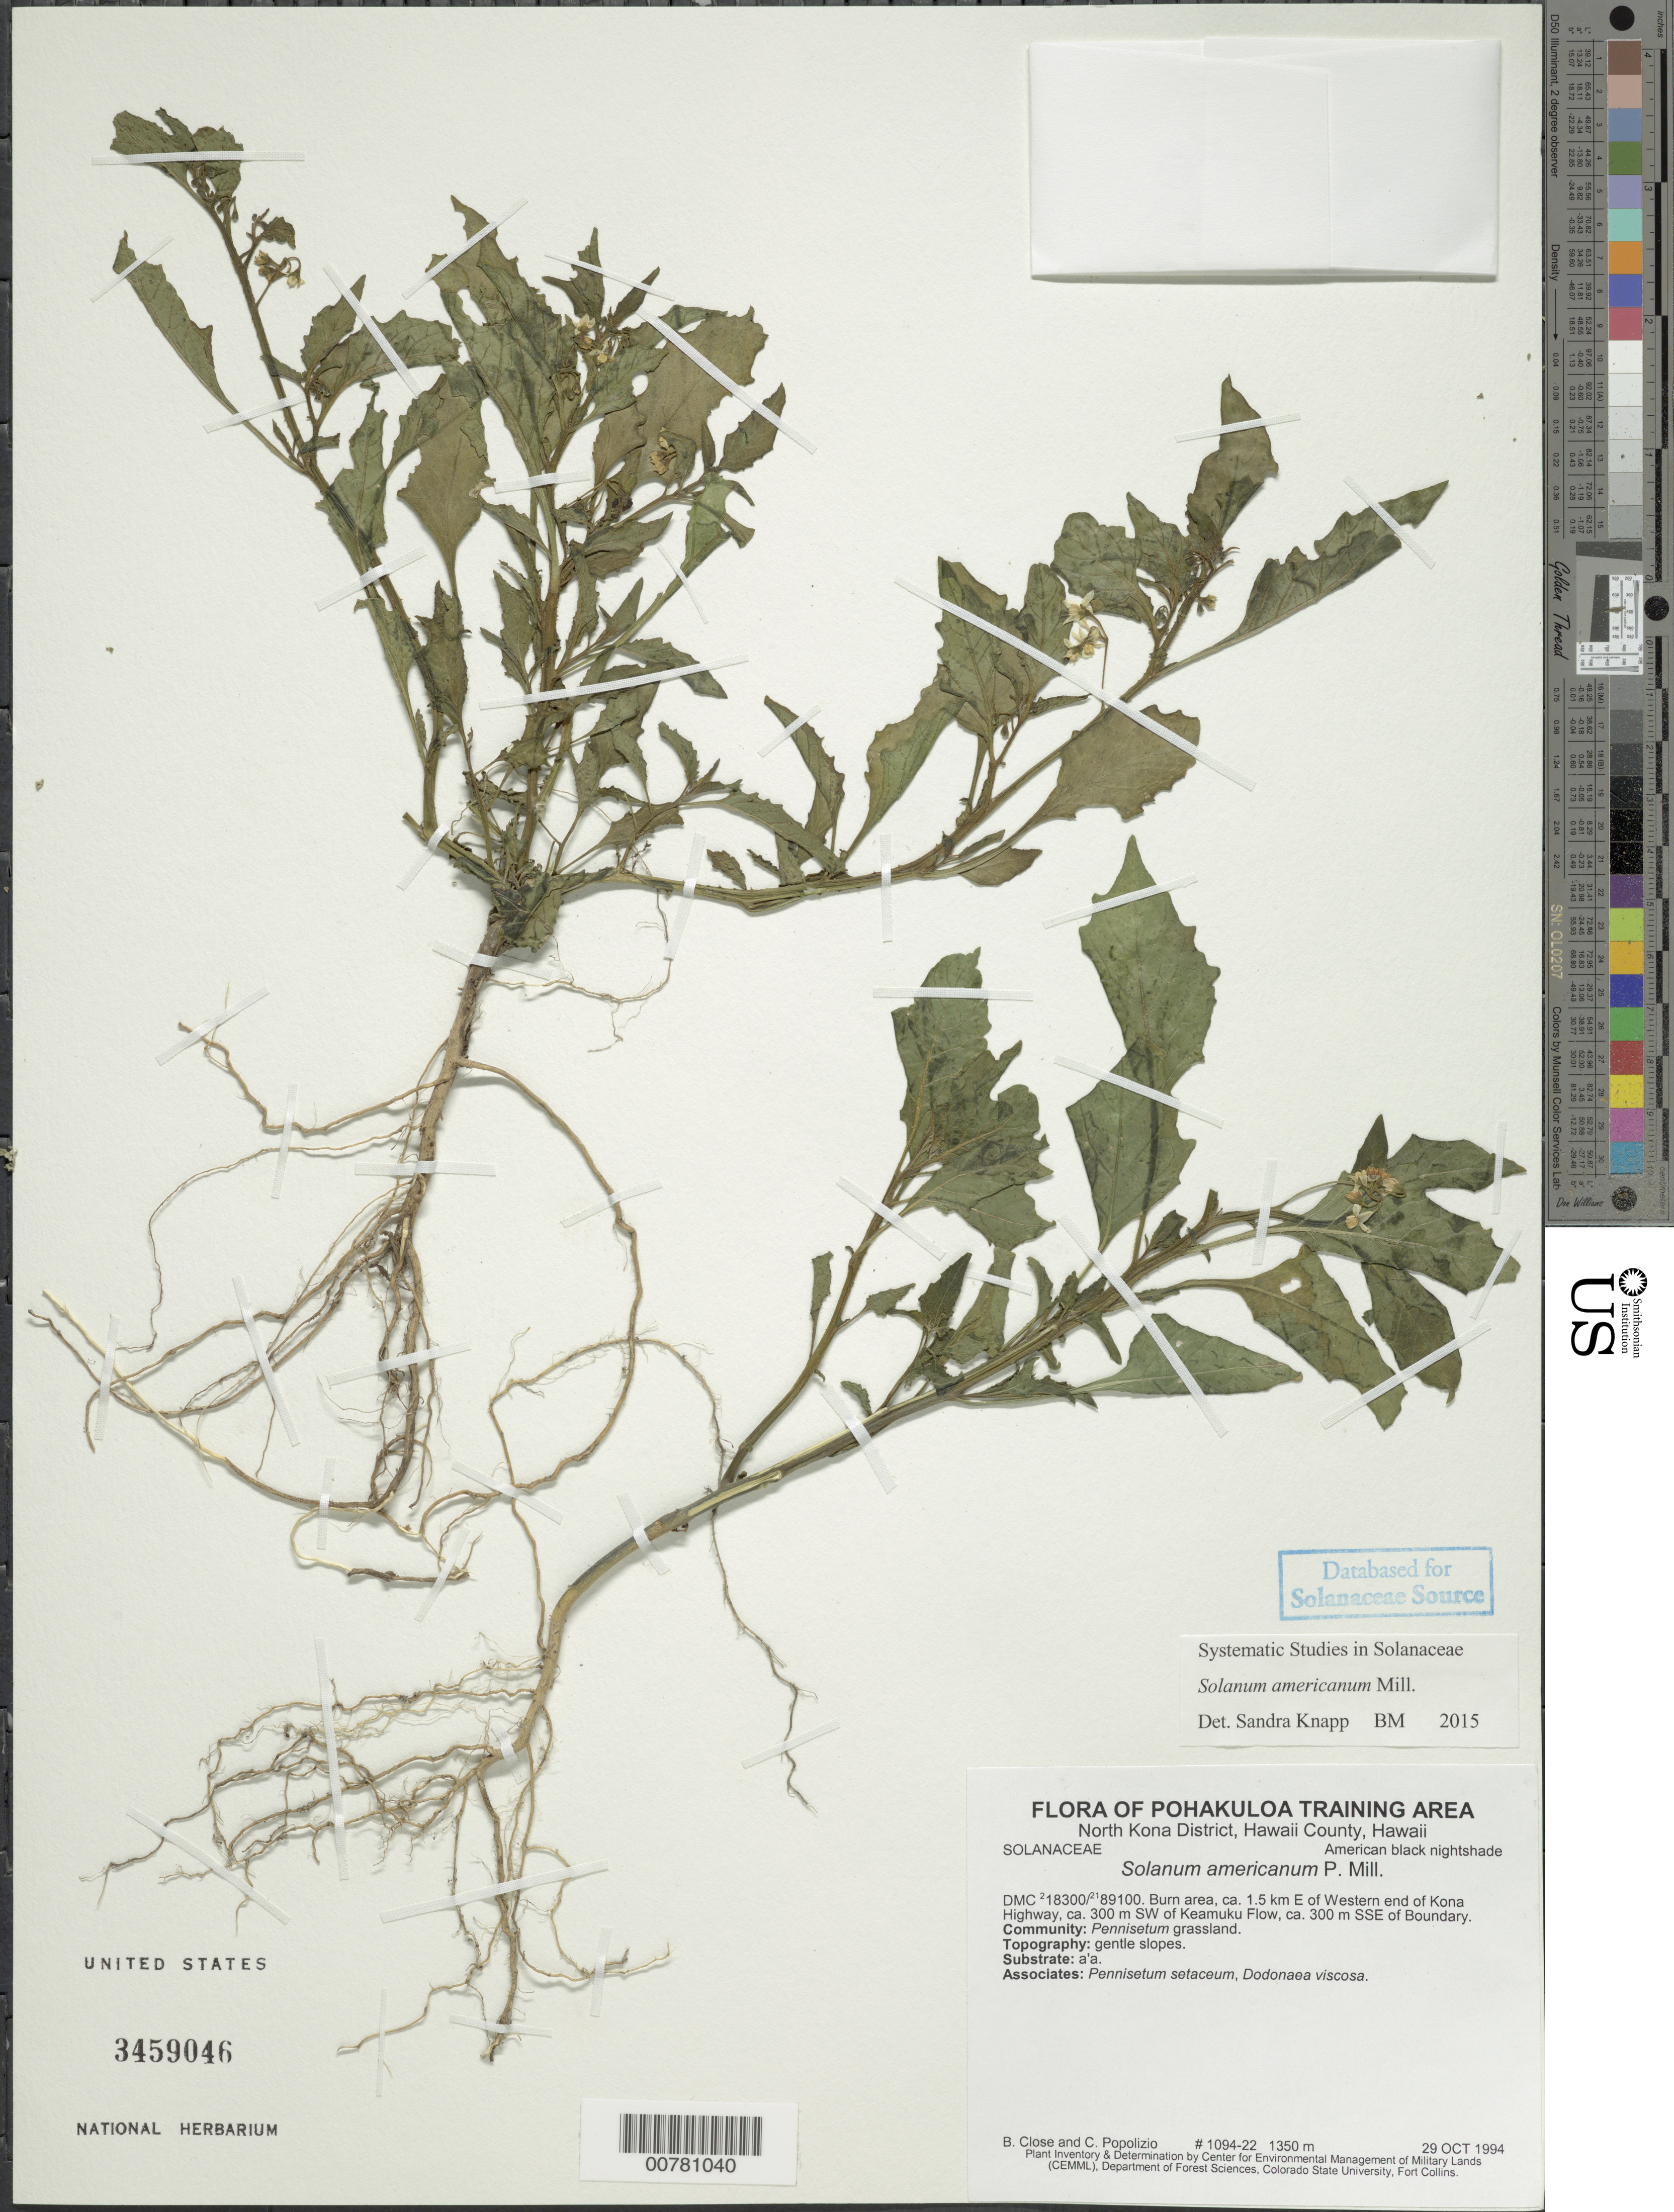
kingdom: Plantae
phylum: Tracheophyta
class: Magnoliopsida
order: Solanales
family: Solanaceae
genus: Solanum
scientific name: Solanum americanum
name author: Mill.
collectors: B. Close & C. Popolizio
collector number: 1094-22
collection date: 1994-10-29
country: United States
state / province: Hawaii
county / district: Hawaii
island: Hawaii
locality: North Kona District, ca. 1.5 km E of Western end of Kona Hwy, ca 300 m SW of Keamuku Flow.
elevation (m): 1350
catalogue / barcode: US 3459046